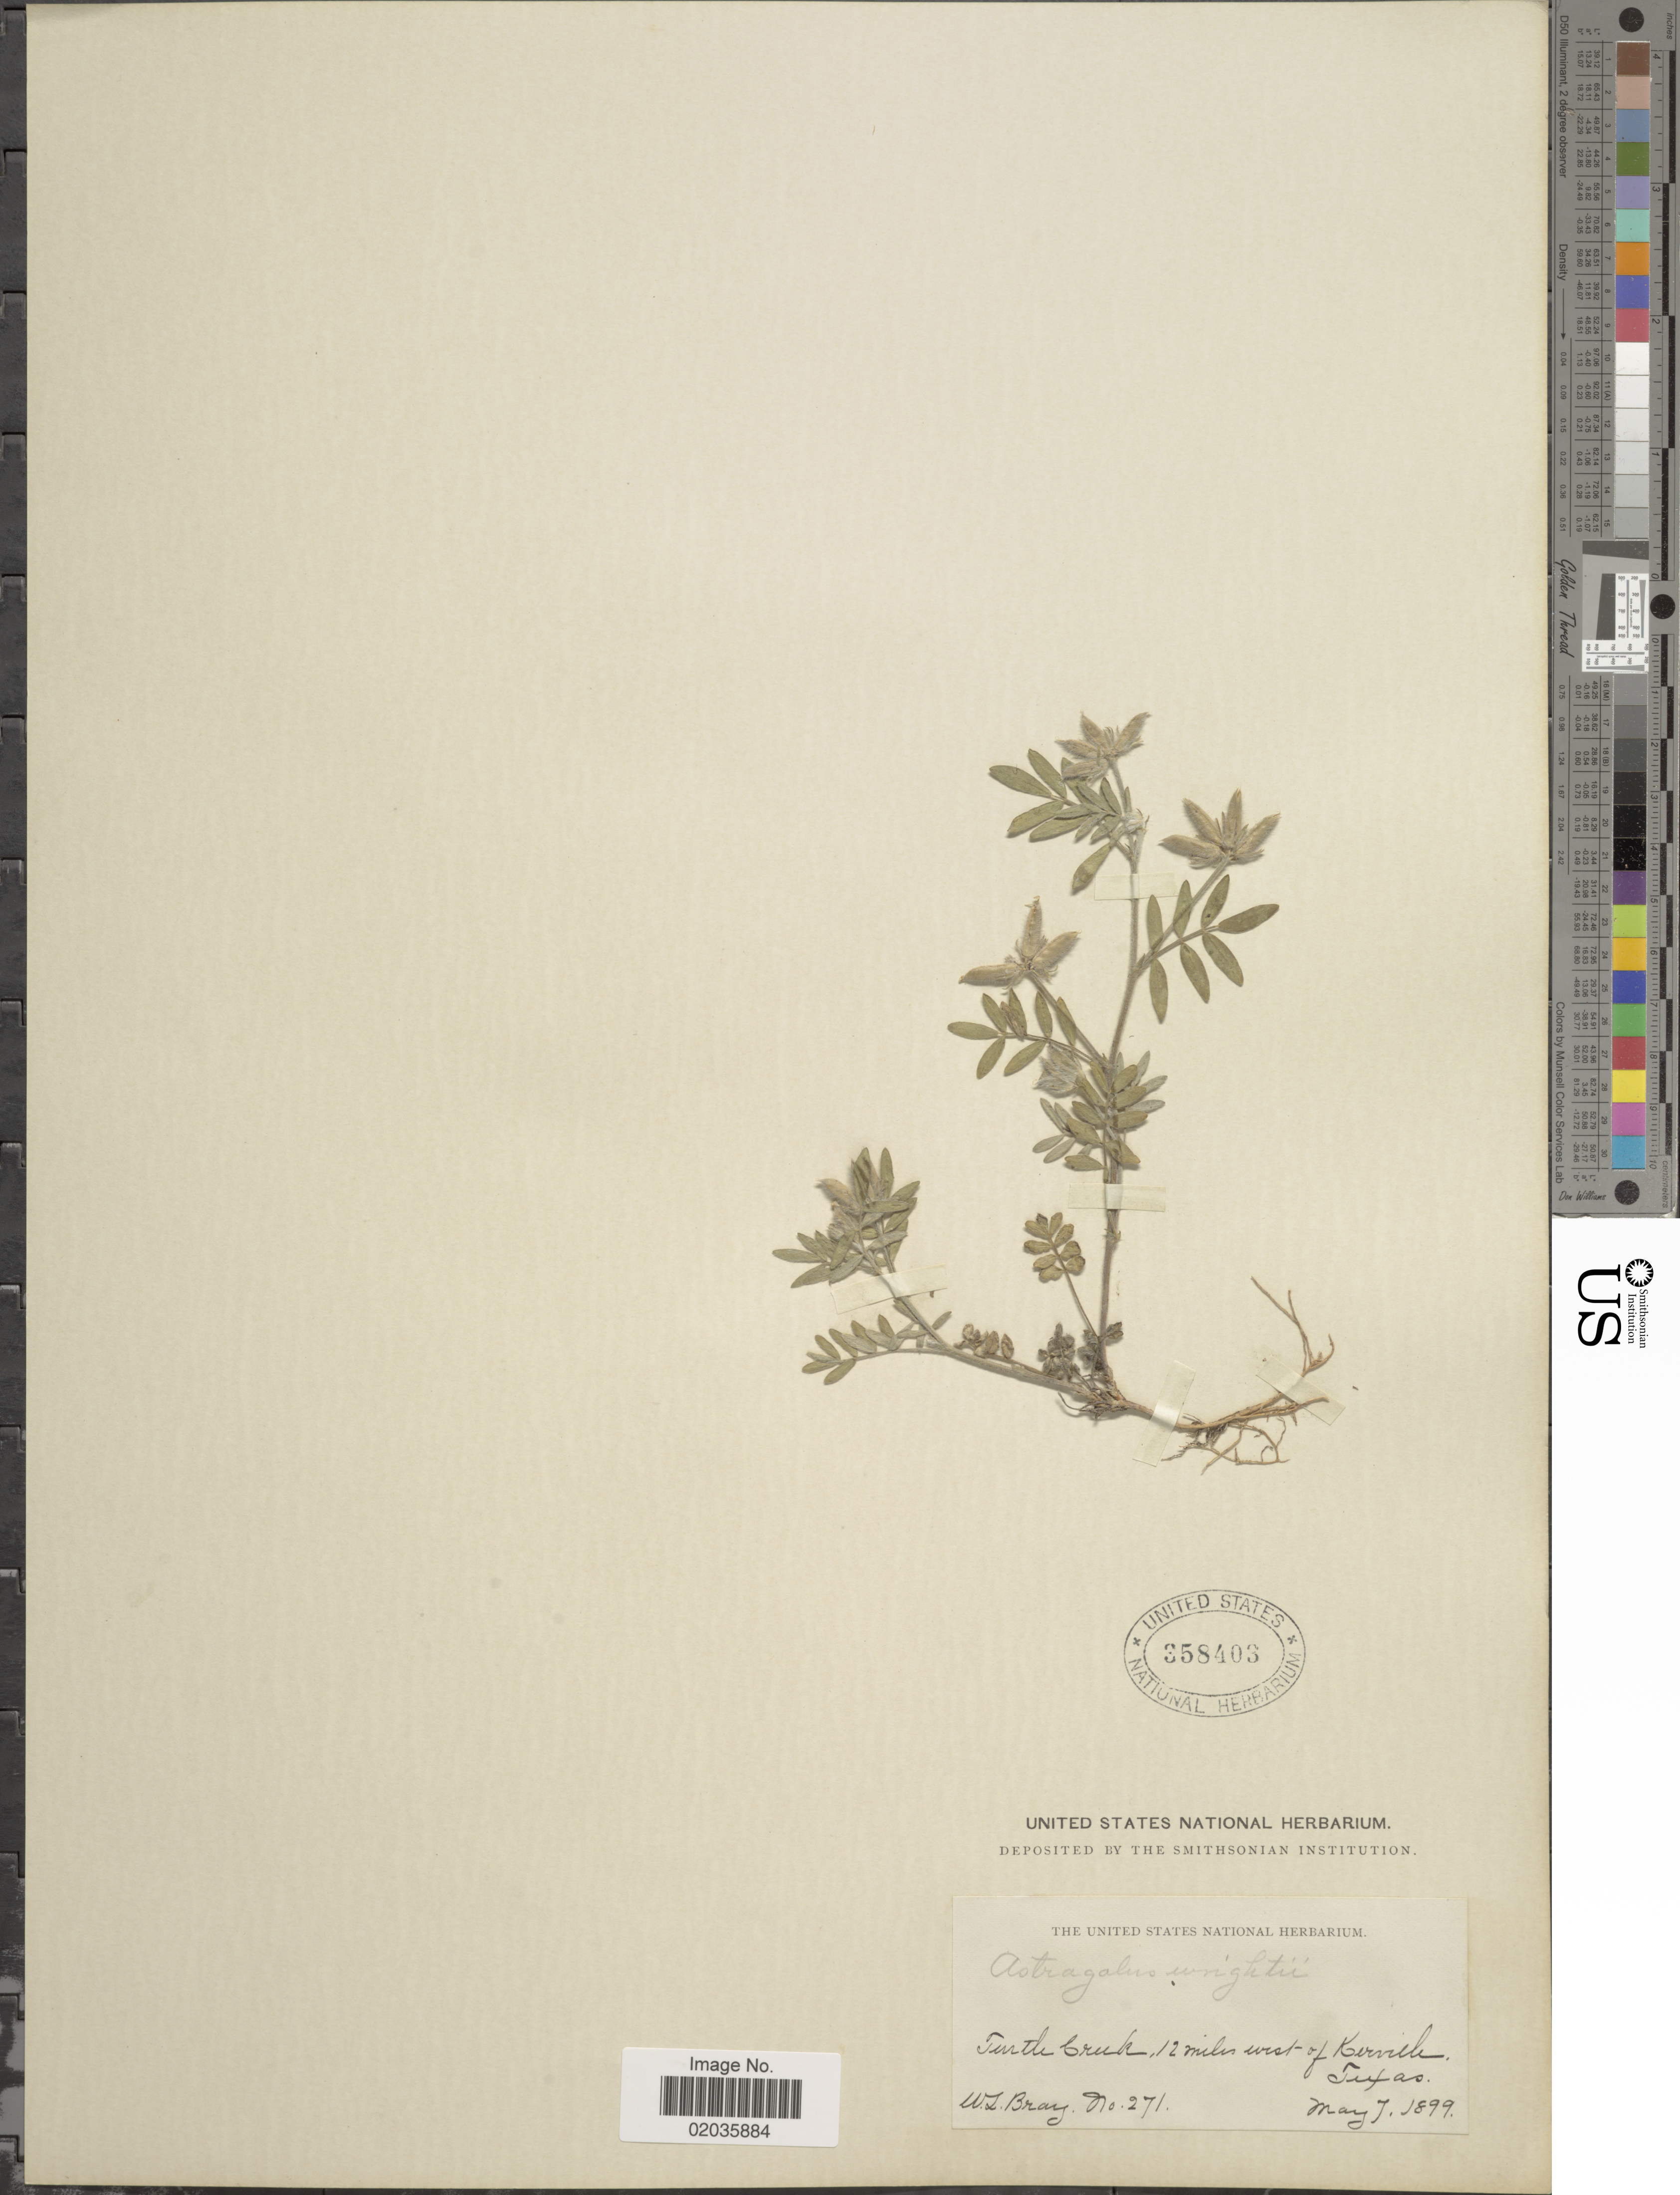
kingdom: Plantae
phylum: Tracheophyta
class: Magnoliopsida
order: Fabales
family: Fabaceae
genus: Astragalus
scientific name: Astragalus wrightii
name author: A. Gray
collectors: W. L. Bray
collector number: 271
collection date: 1899-05-07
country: United States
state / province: Texas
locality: Turtle Creek, 12 miles west of Kerrville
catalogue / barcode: US 358403